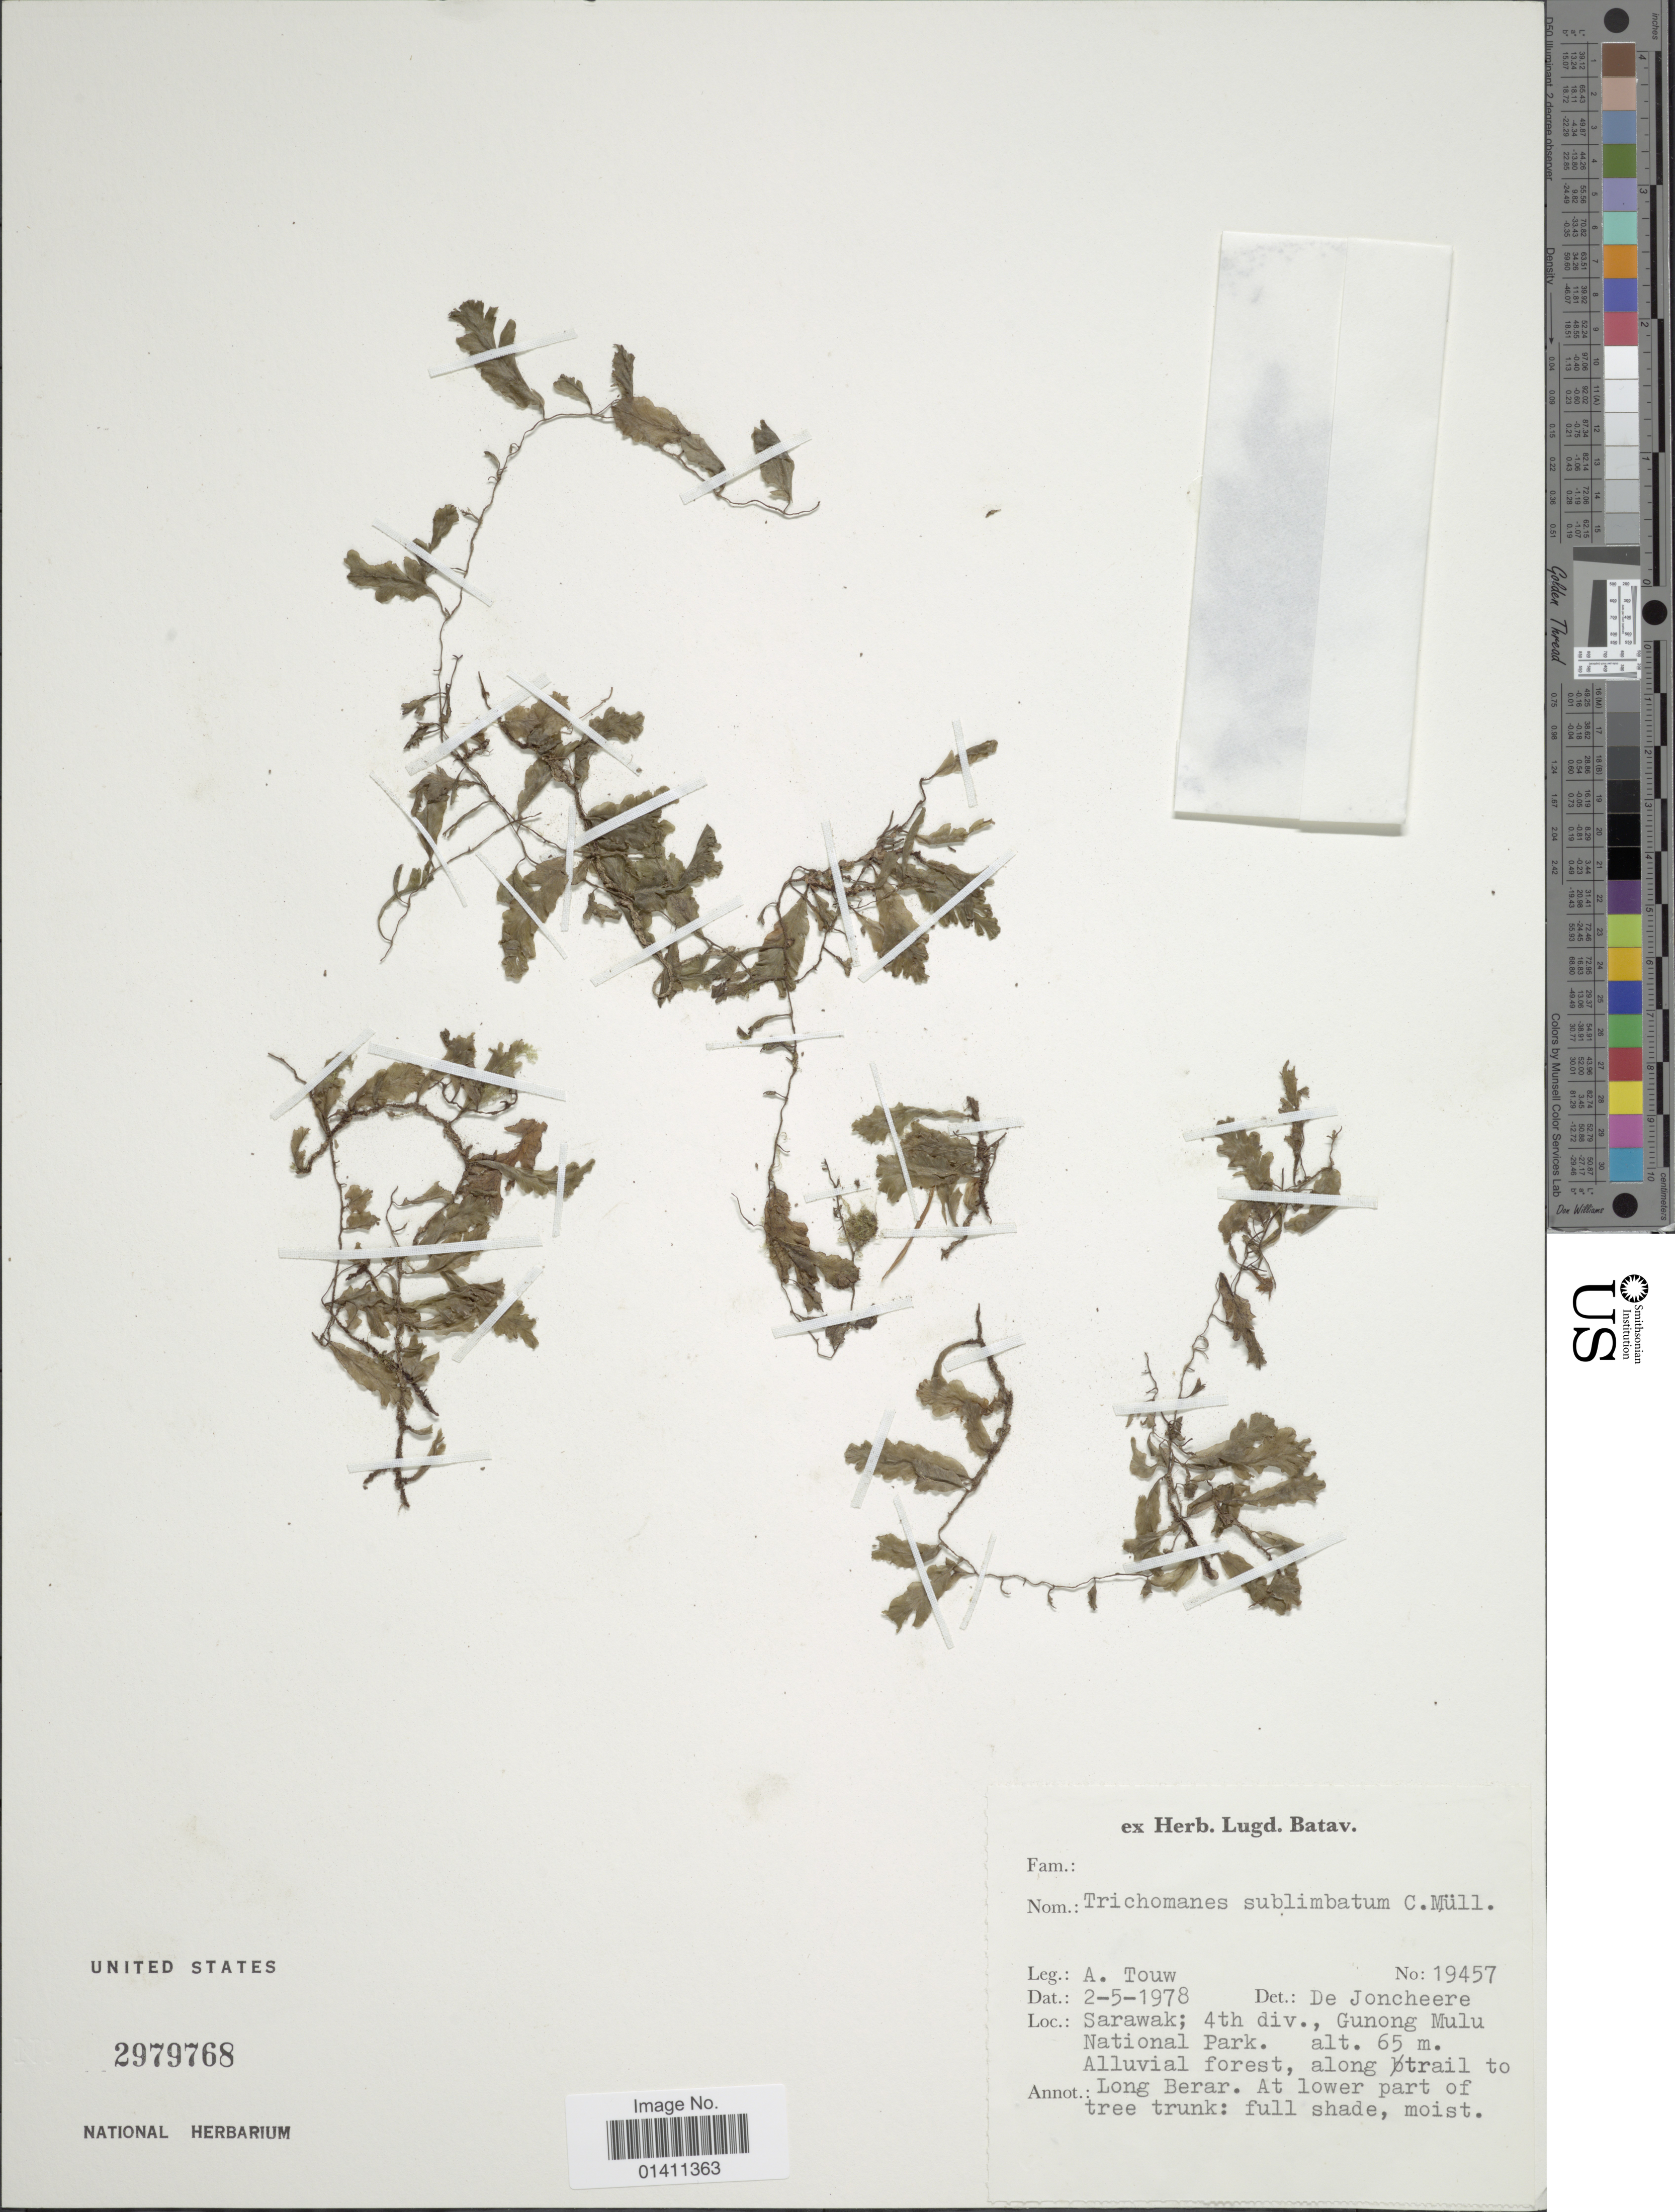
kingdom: Plantae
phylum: Tracheophyta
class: Polypodiopsida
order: Hymenophyllales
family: Hymenophyllaceae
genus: Didymoglossum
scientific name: Didymoglossum sublimbatum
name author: (K. Müller) Ebihara & K. Iwats.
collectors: A. Touw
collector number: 19457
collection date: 1978-05-02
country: Malaysia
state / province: Sarawak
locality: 4th div., Gunong Mulu National Park. Along trail to Long Berar.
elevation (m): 65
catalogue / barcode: US 2979768